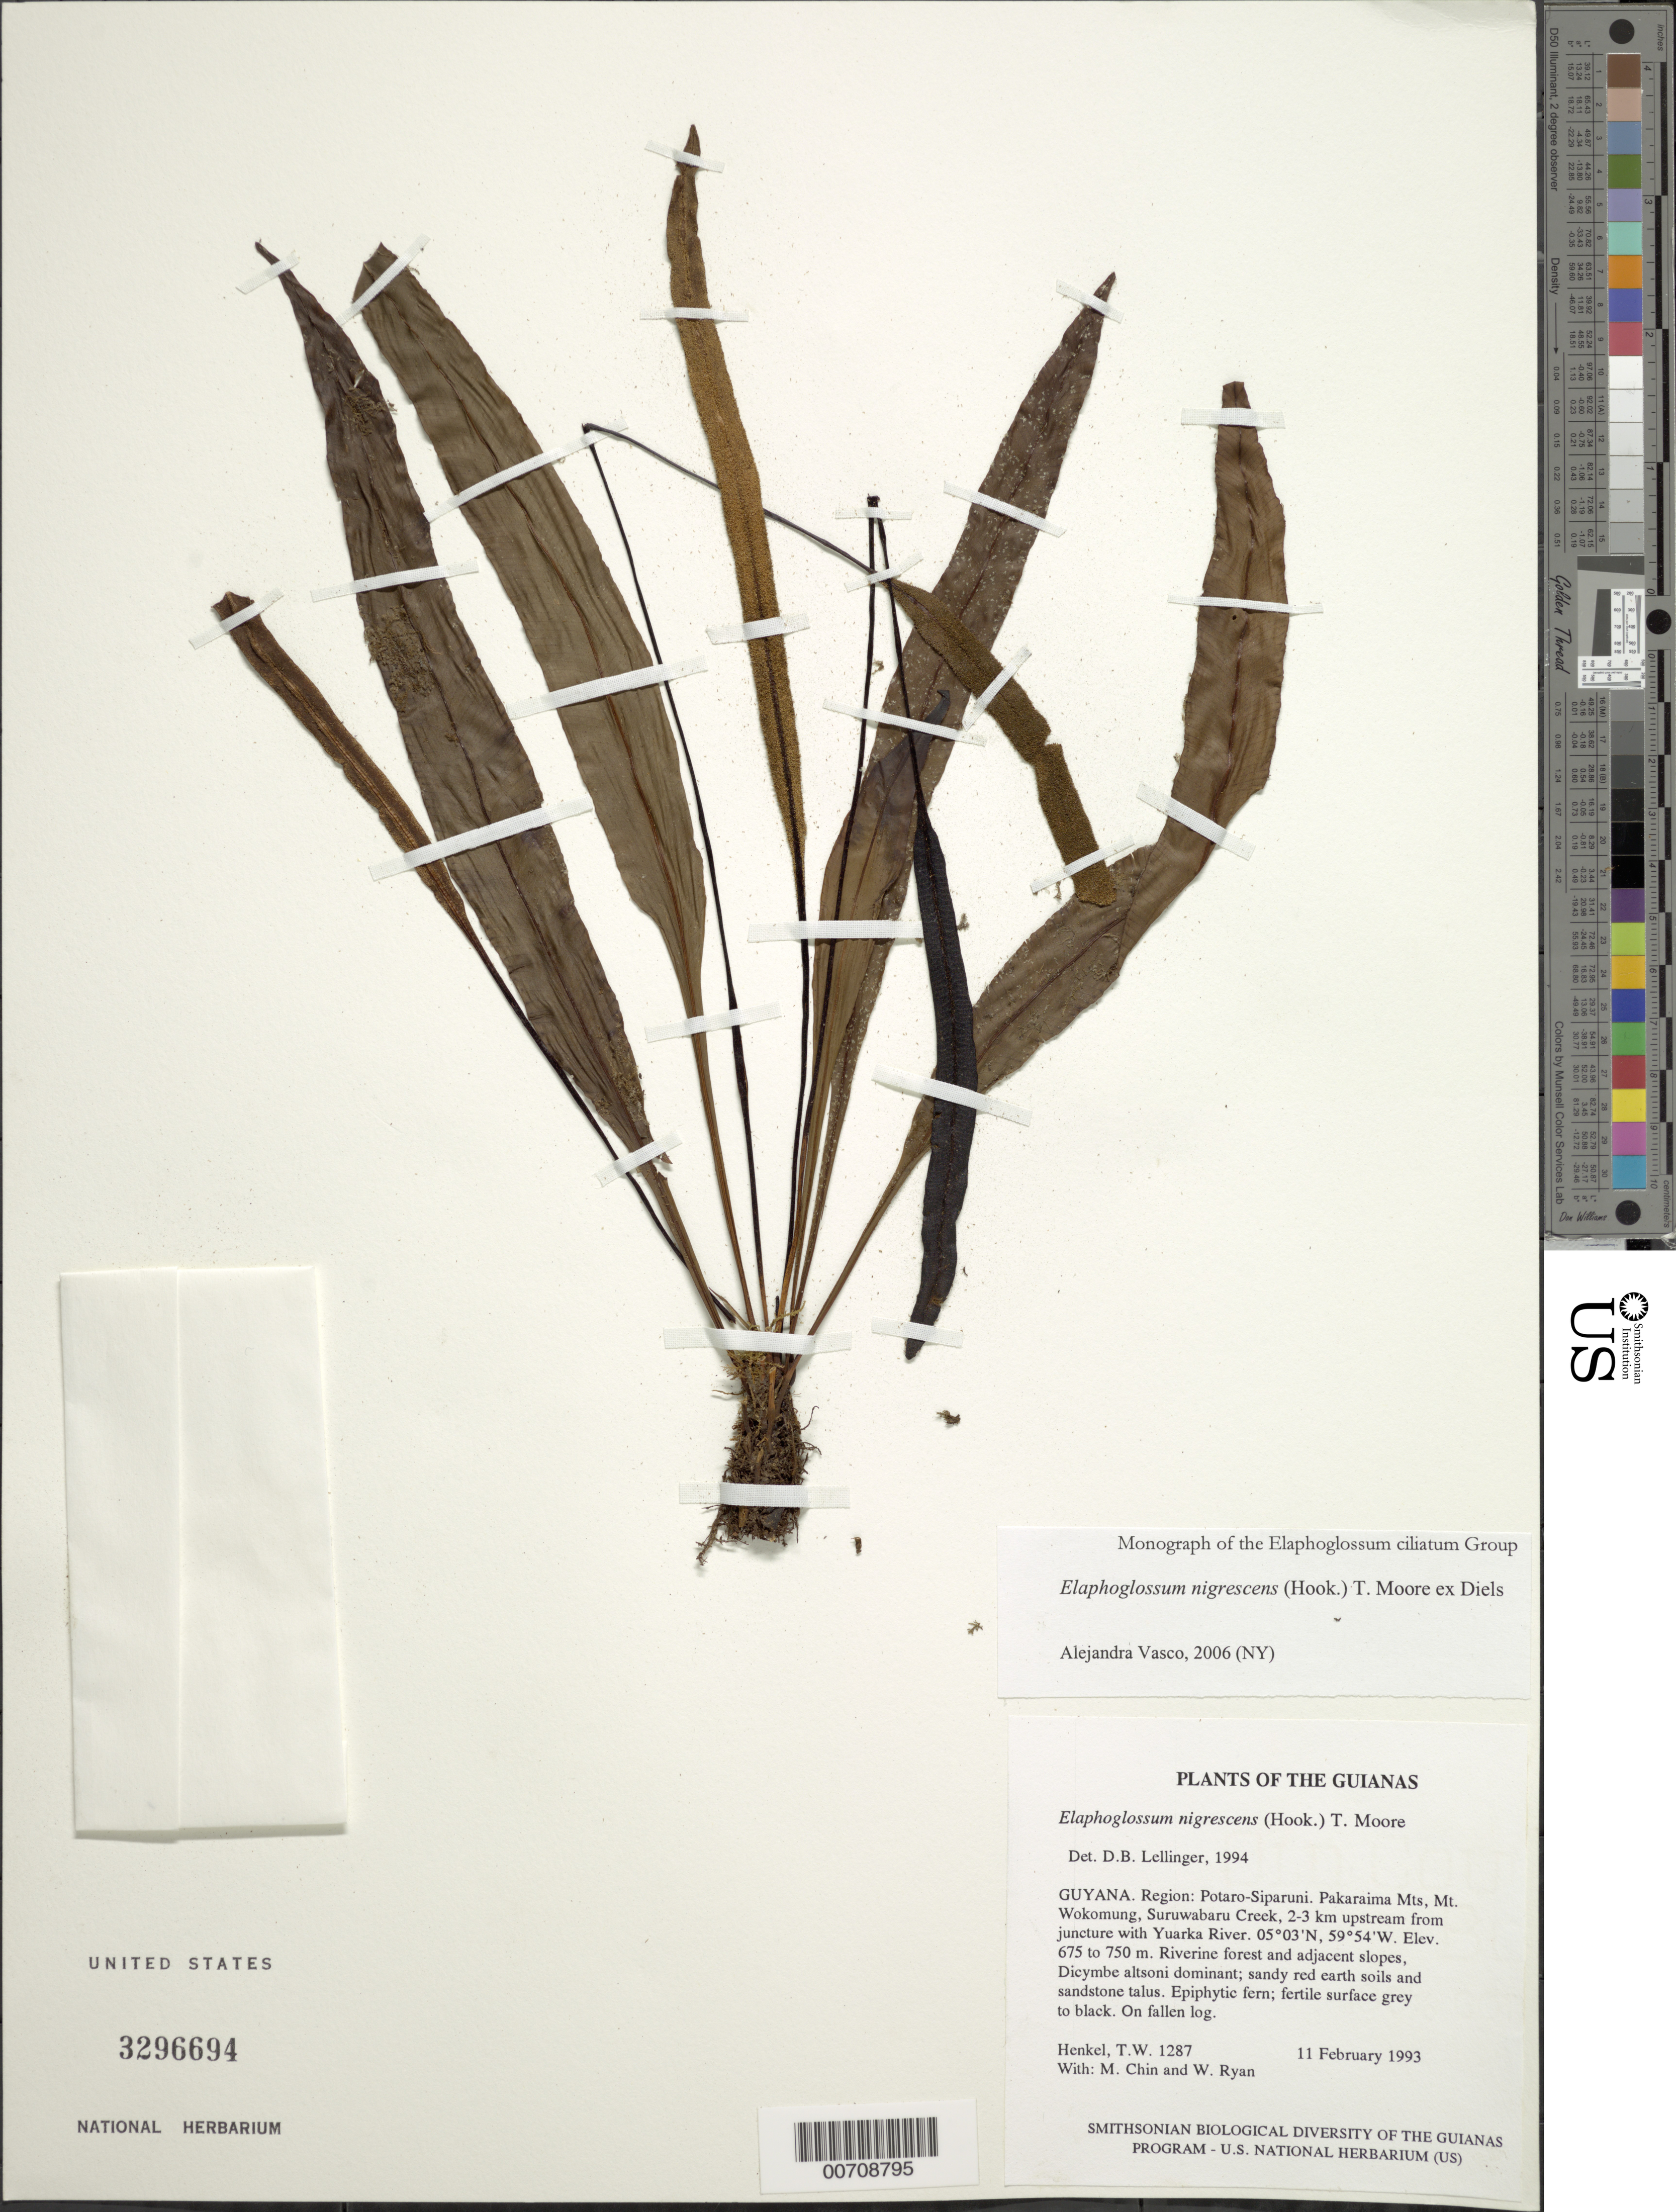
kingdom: Plantae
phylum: Tracheophyta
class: Polypodiopsida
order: Polypodiales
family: Dryopteridaceae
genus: Elaphoglossum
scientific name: Elaphoglossum nigrescens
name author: (Hook.) T. Moore ex Diels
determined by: Lellinger, David B., (BOT), Smithsonian Institution - National Museum of Natural History (UNITED STATES)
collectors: T. Henkel, M. Chin & W. Ryan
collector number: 1287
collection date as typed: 11 February 1993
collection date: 1993-02-11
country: Guyana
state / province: Potaro-Siparuni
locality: Pakaraima Mts, Mt. Wokomung, Suruwabaru Creek, 2-3 km upstream from juncture with Yuarka R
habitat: Riverine forest and adjacent slopes, Dicymbe altsoni dominant; sandy red earth soils and sandstone talus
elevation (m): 675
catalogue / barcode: US 3296694